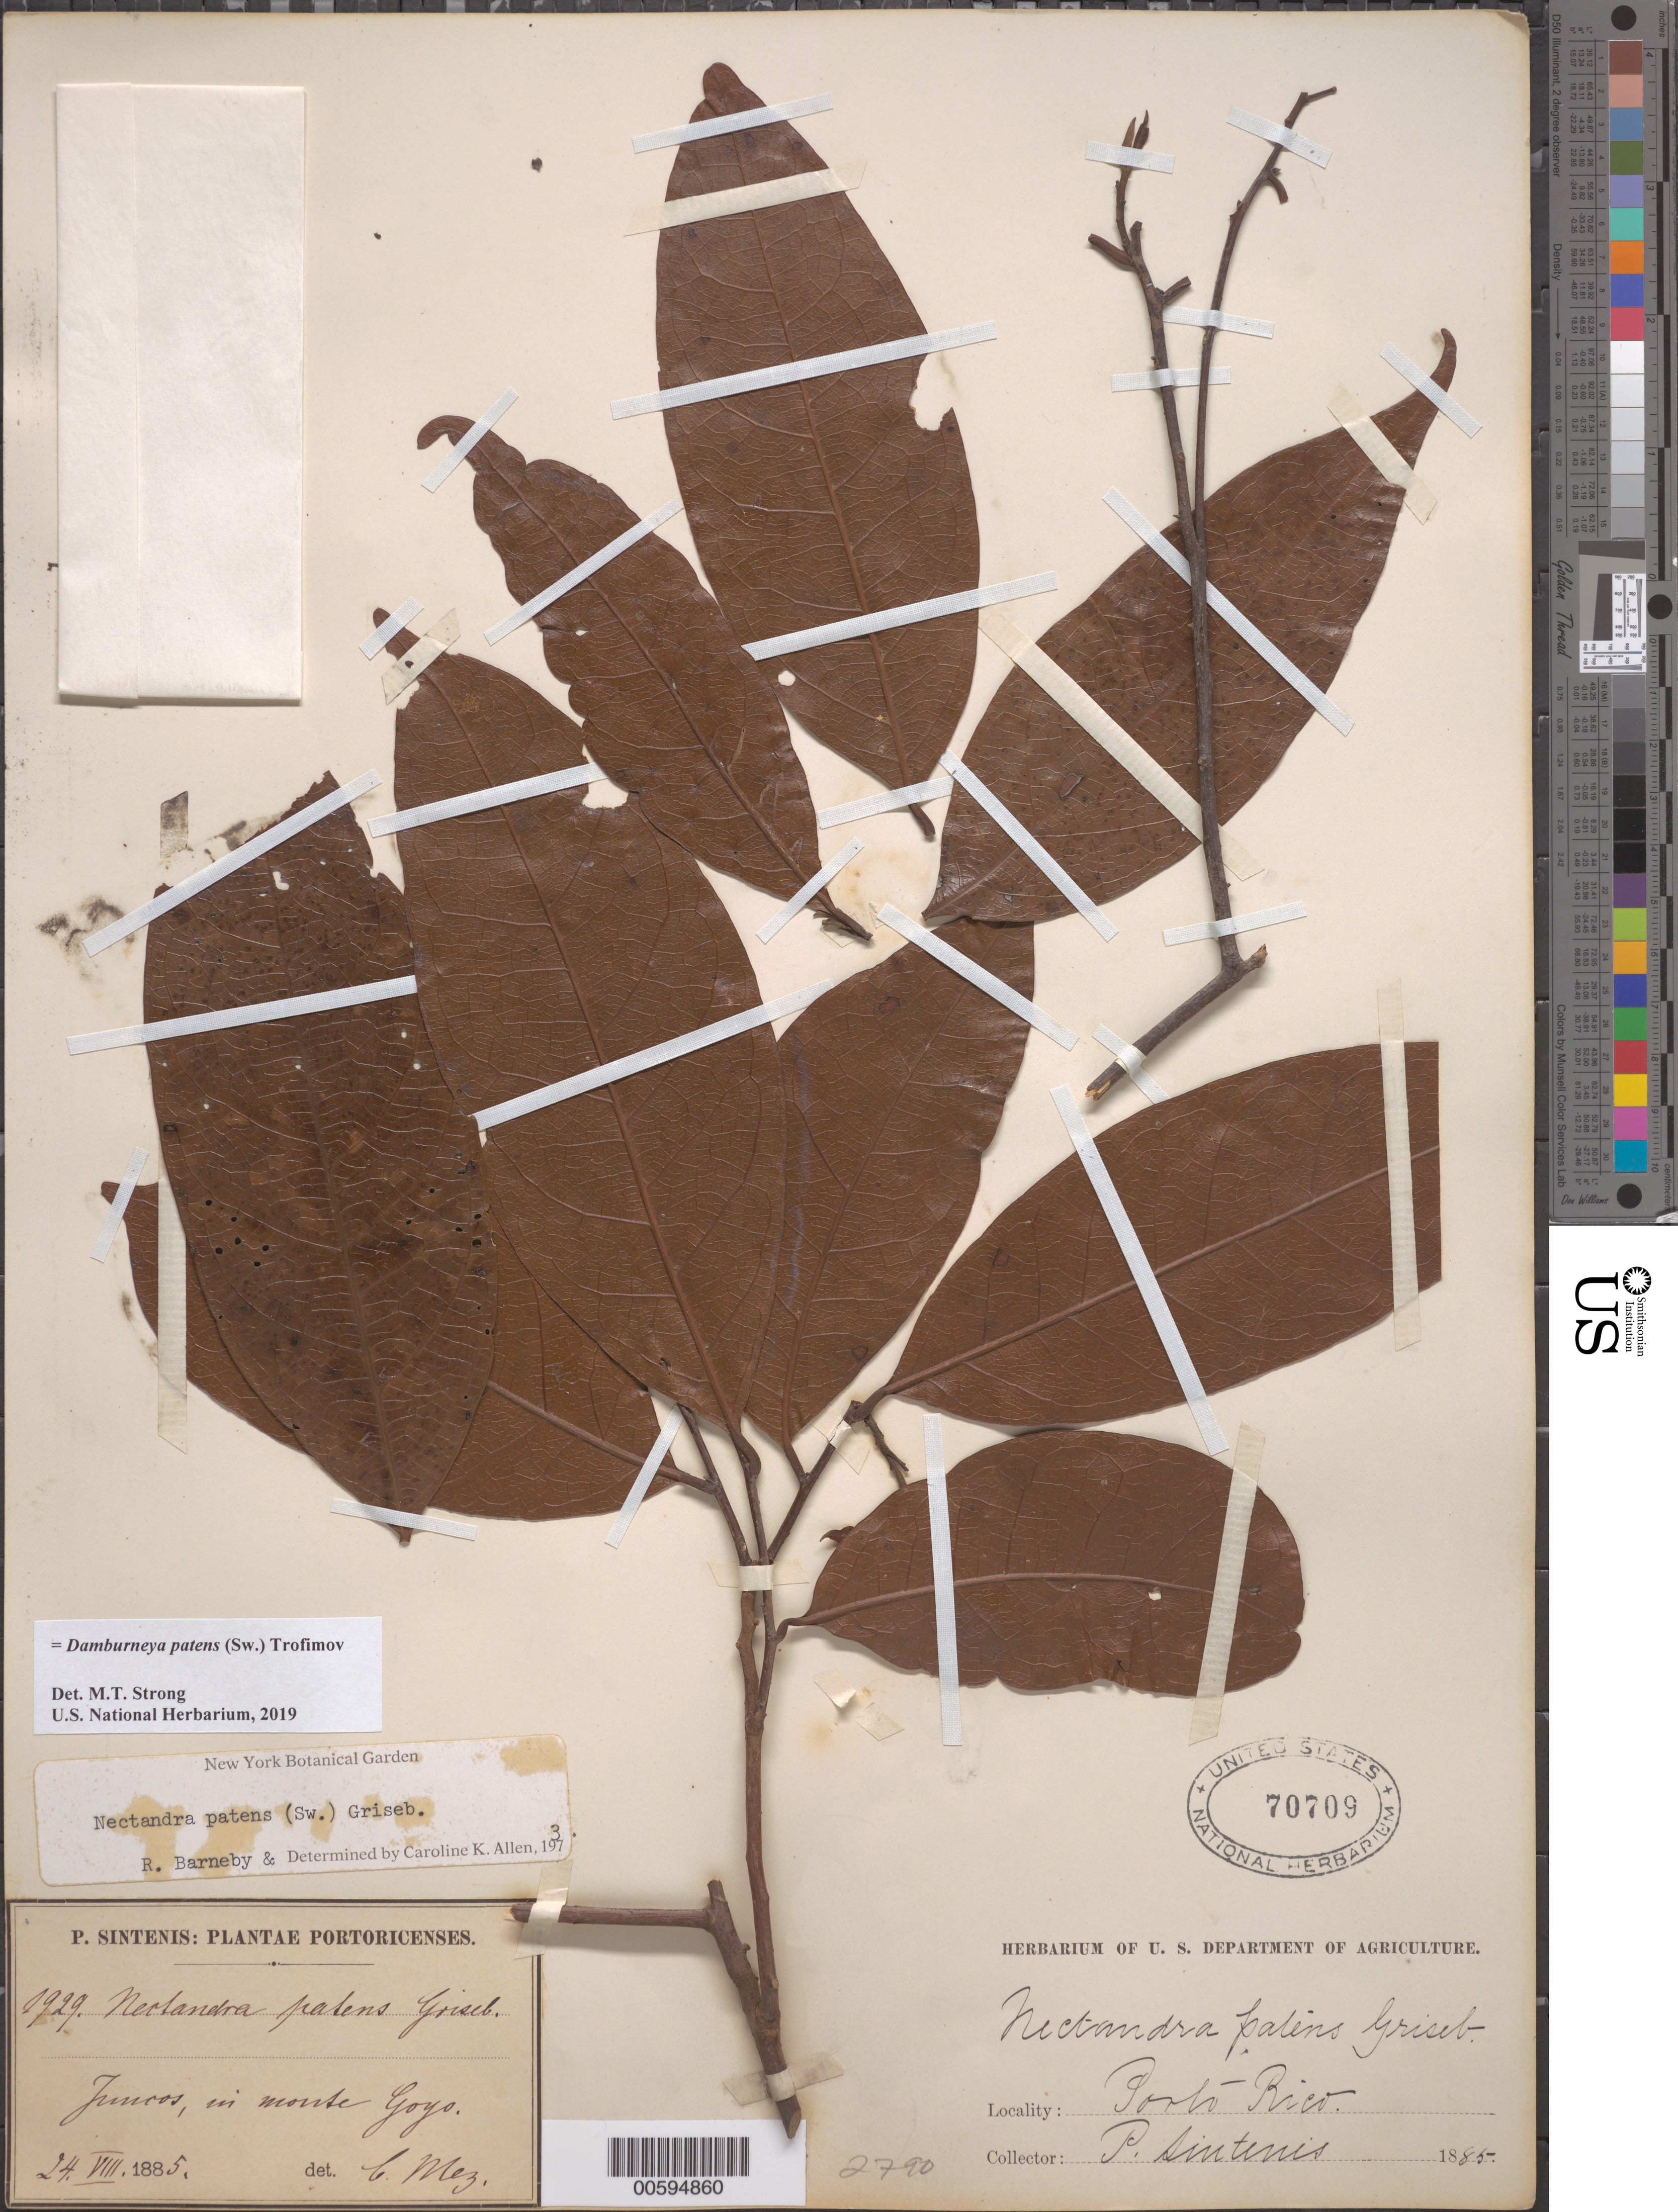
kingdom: Plantae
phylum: Tracheophyta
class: Magnoliopsida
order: Laurales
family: Lauraceae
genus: Damburneya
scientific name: Damburneya patens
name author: (Sw.) Trofimov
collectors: P. Sintenis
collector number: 1929*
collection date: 1885-08-24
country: Puerto Rico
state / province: Juncos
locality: In monte Goyo.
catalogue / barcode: US 70709